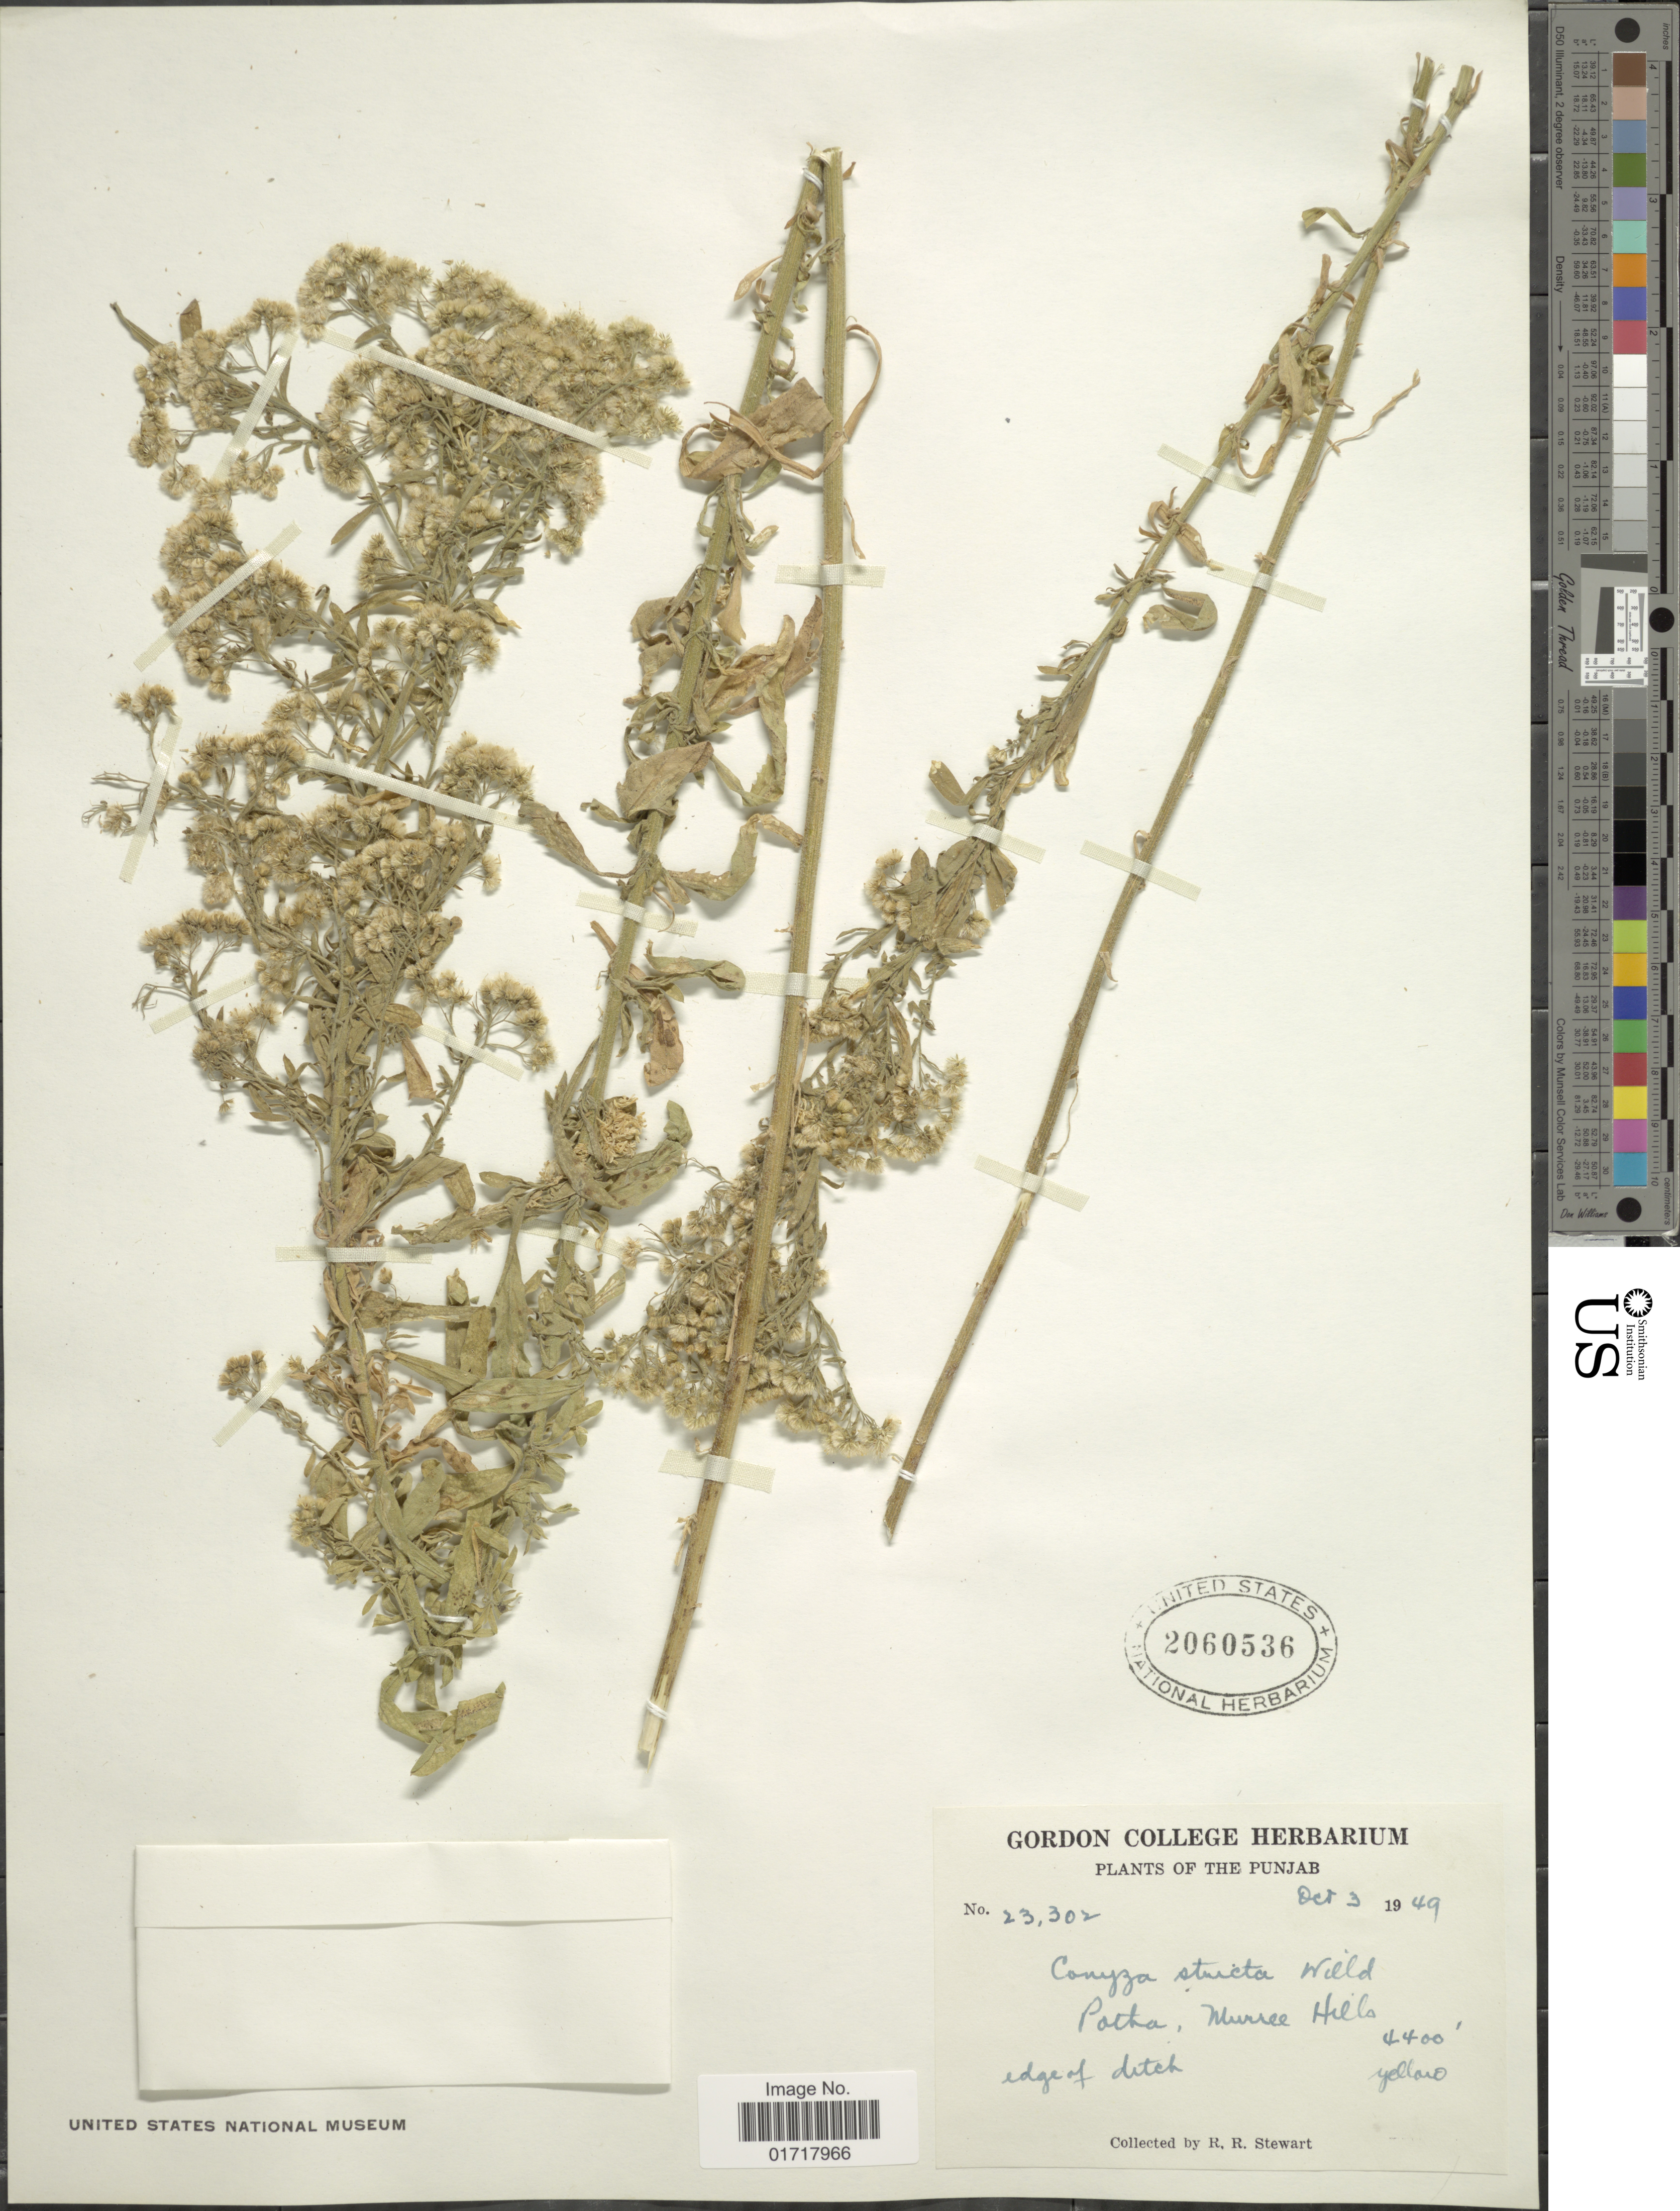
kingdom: Plantae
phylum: Tracheophyta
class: Magnoliopsida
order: Asterales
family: Asteraceae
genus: Conyza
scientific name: Conyza stricta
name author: (Chodat) Willd.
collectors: R. R. Stewart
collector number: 23302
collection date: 1949-10-03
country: Pakistan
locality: Punjab. Potha, Murree Hills, edge of ditch.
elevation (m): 1341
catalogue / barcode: US 2060536